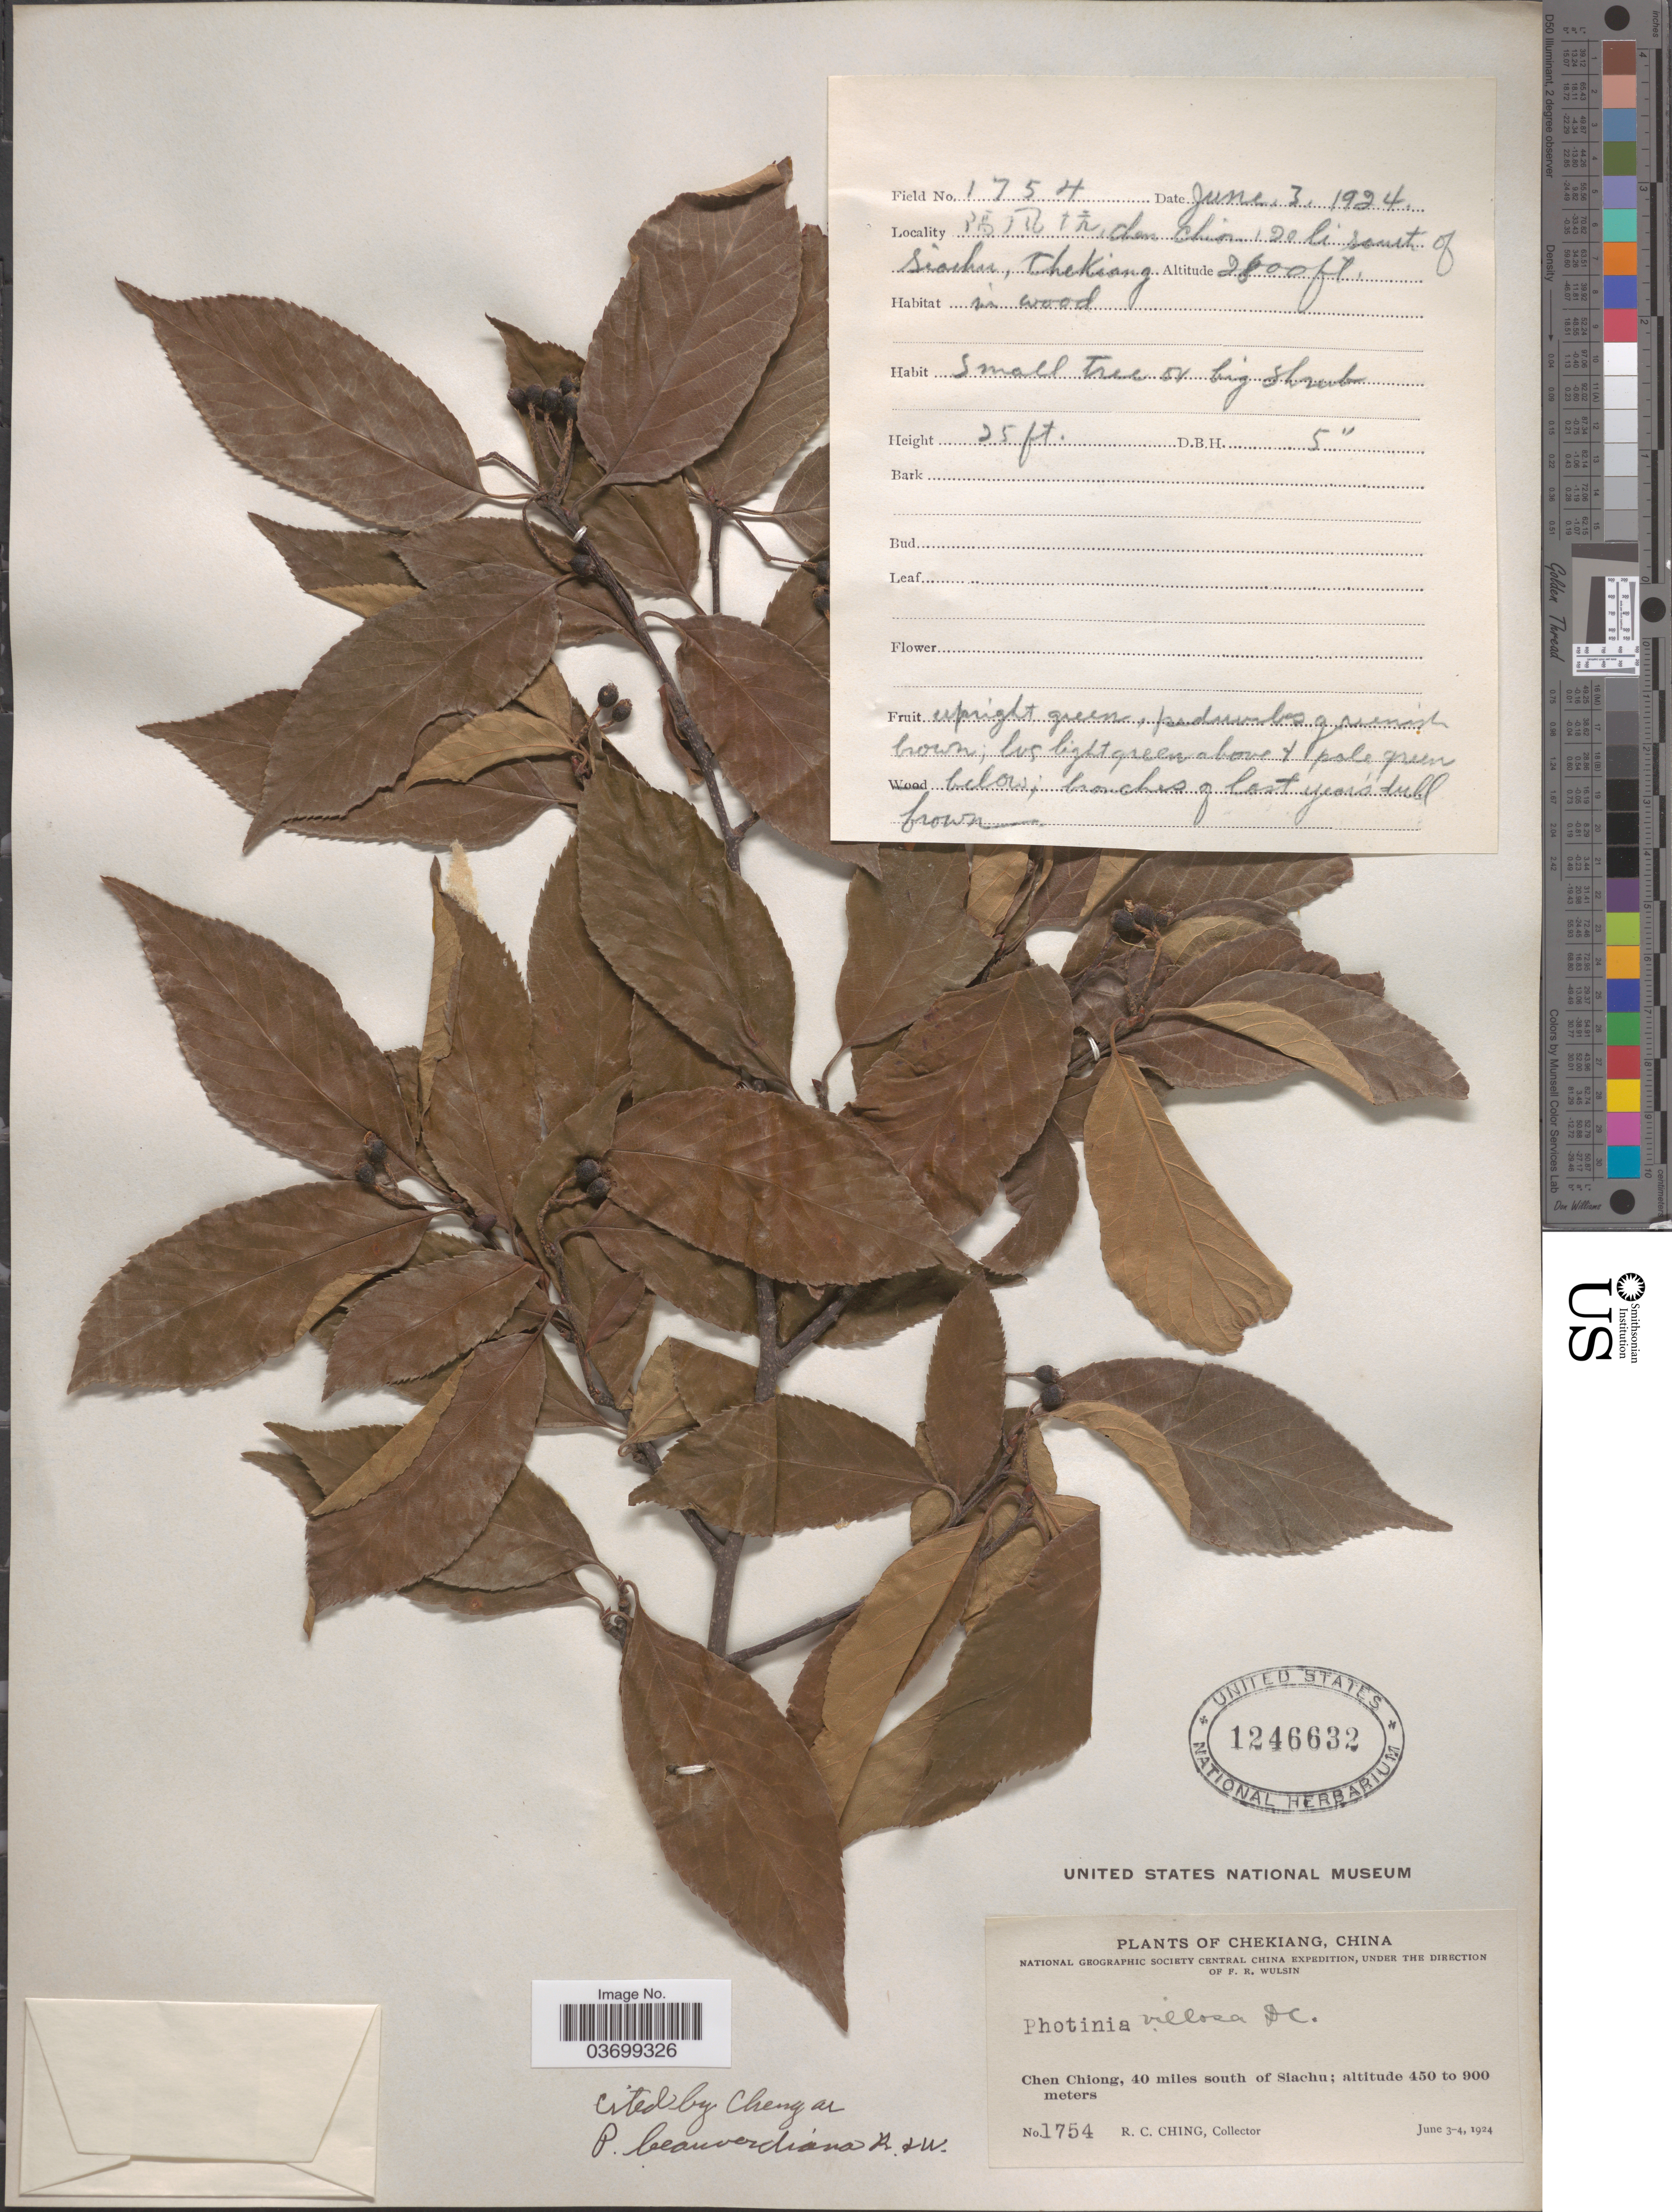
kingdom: Plantae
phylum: Tracheophyta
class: Magnoliopsida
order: Rosales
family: Rosaceae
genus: Photinia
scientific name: Photinia beauverdiana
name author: C.K. Schneid.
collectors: R. C. Ching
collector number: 1754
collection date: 1924-06-03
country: China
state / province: Zhejiang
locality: Chekiang. X, Chen Chiong, 40 miles south of Siachu.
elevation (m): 853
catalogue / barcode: US 1246632